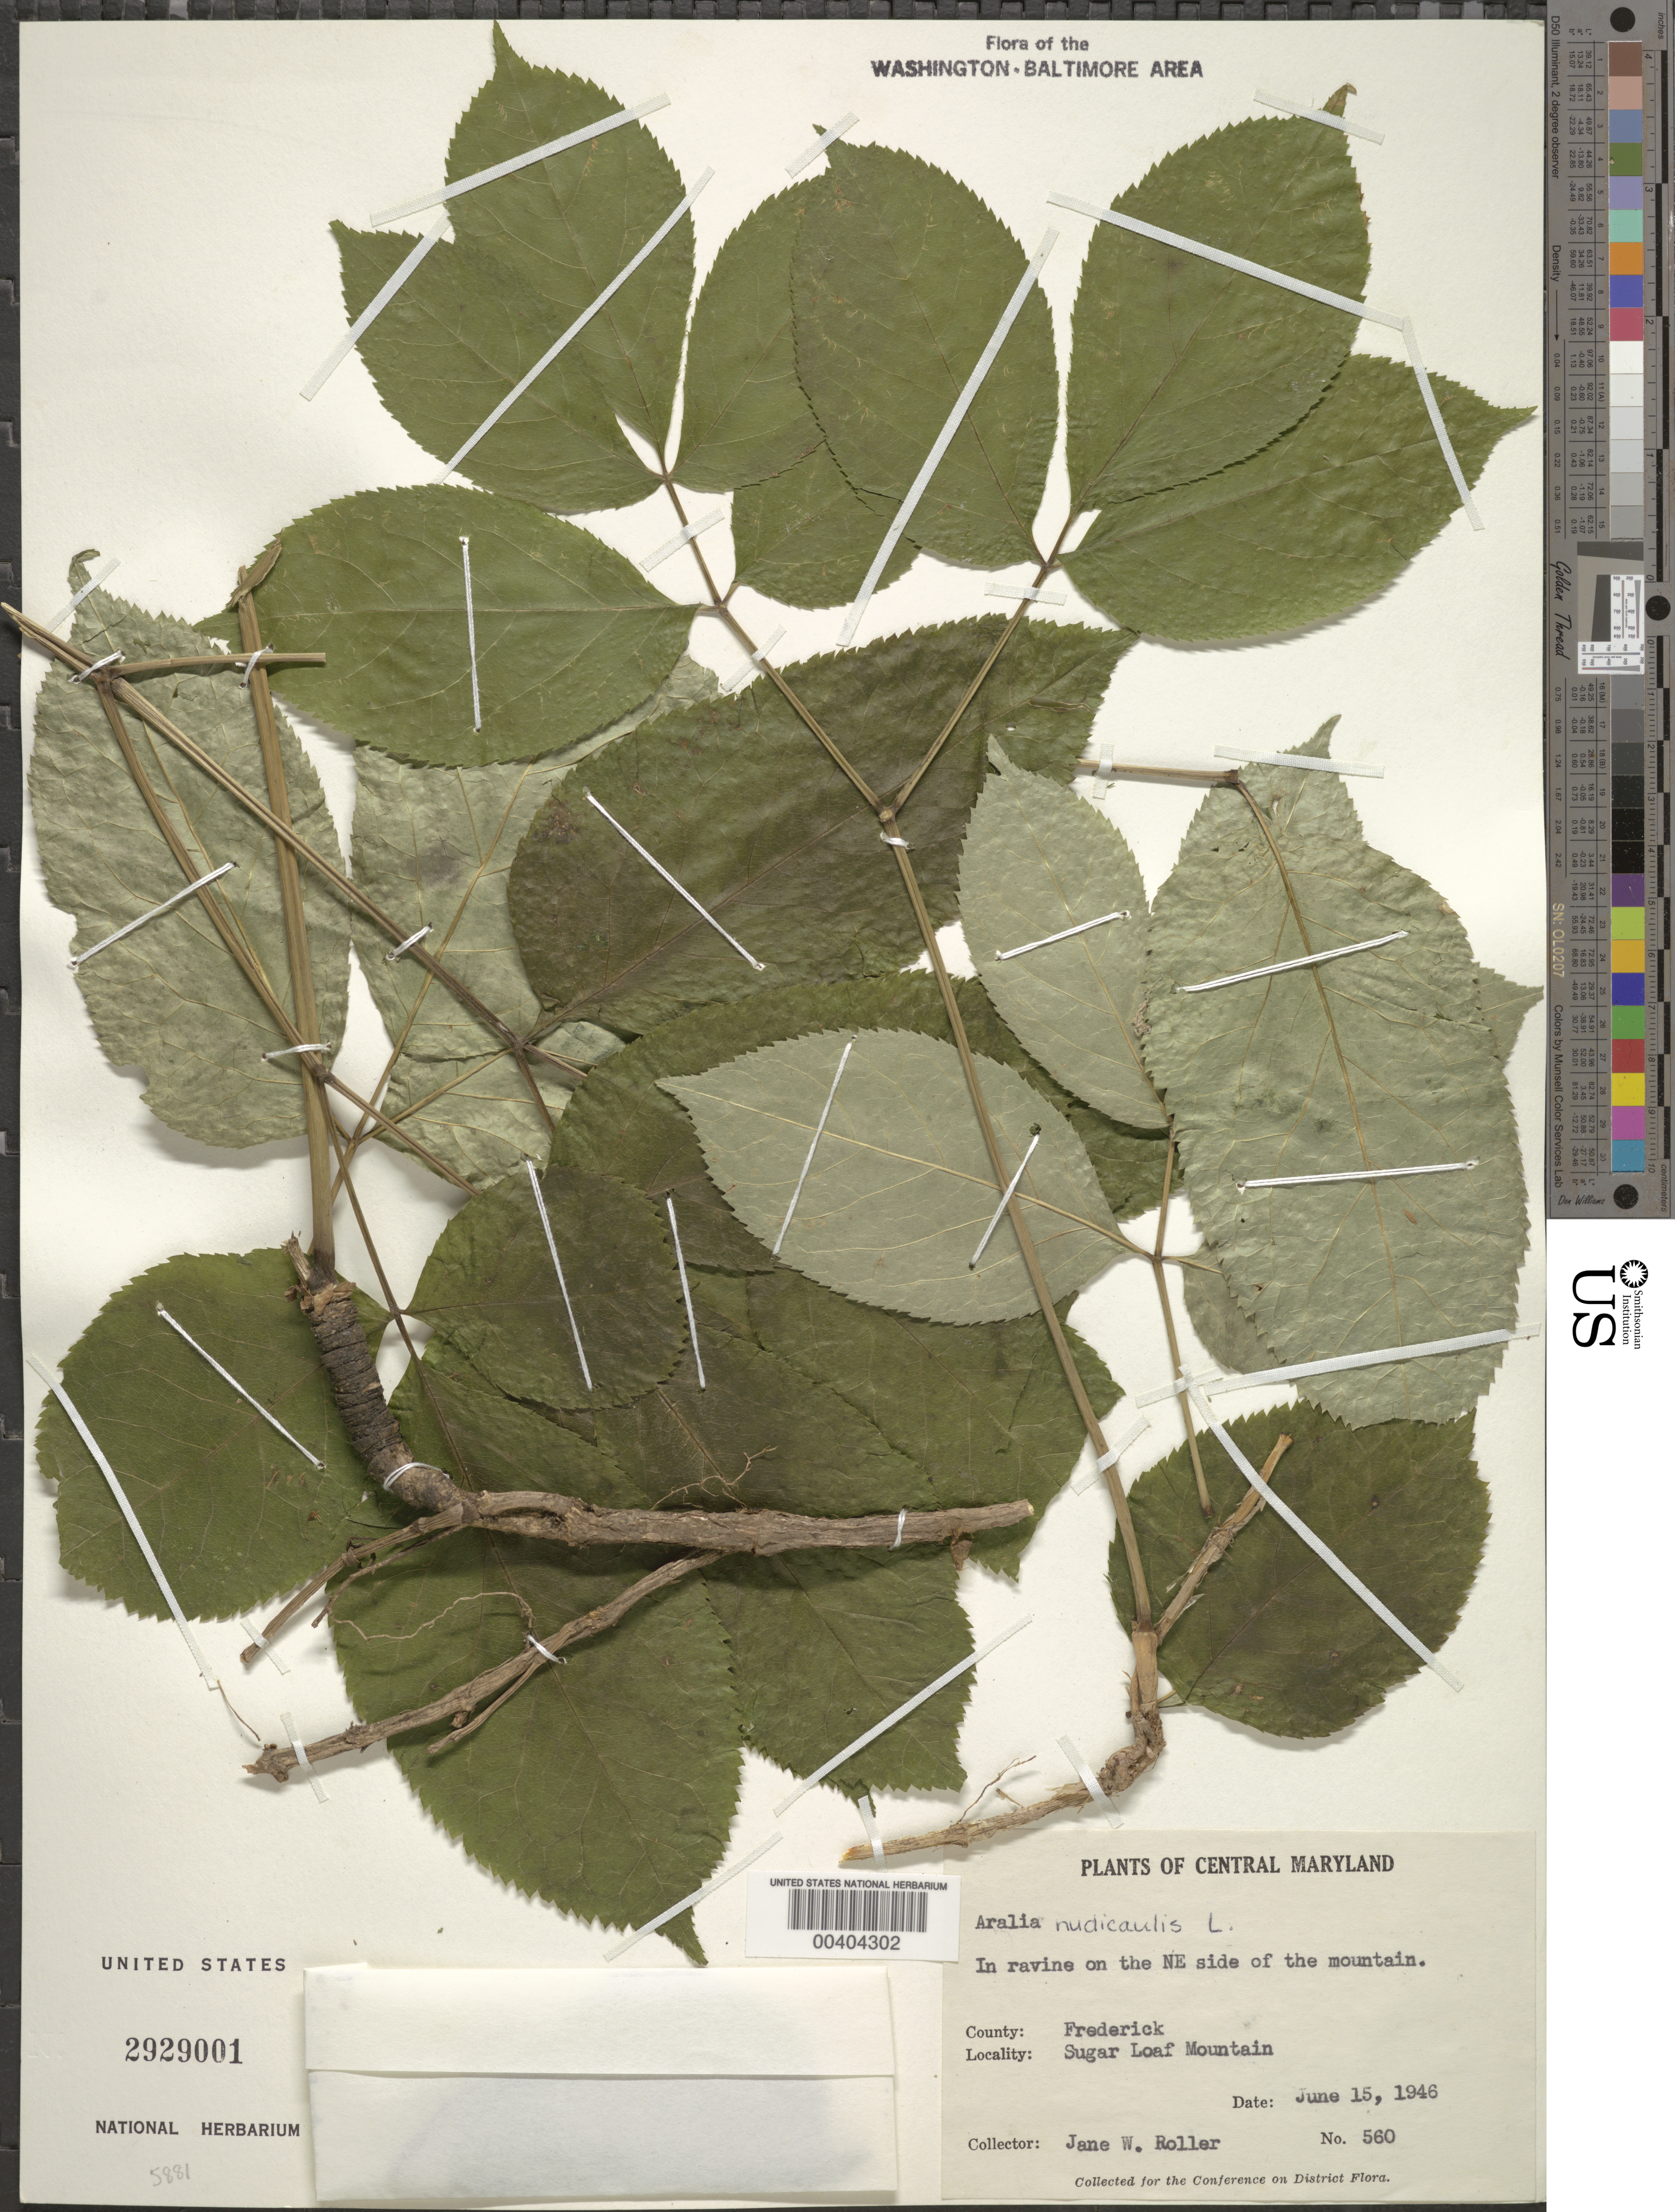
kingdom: Plantae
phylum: Tracheophyta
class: Magnoliopsida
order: Apiales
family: Araliaceae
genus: Aralia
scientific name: Aralia nudicaulis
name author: L.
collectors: J. W. Roller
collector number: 560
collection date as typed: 15 Jun 1946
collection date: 1946-06-15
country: United States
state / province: Maryland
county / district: Frederick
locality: Sugar Loaf Mountain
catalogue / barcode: US 2929001